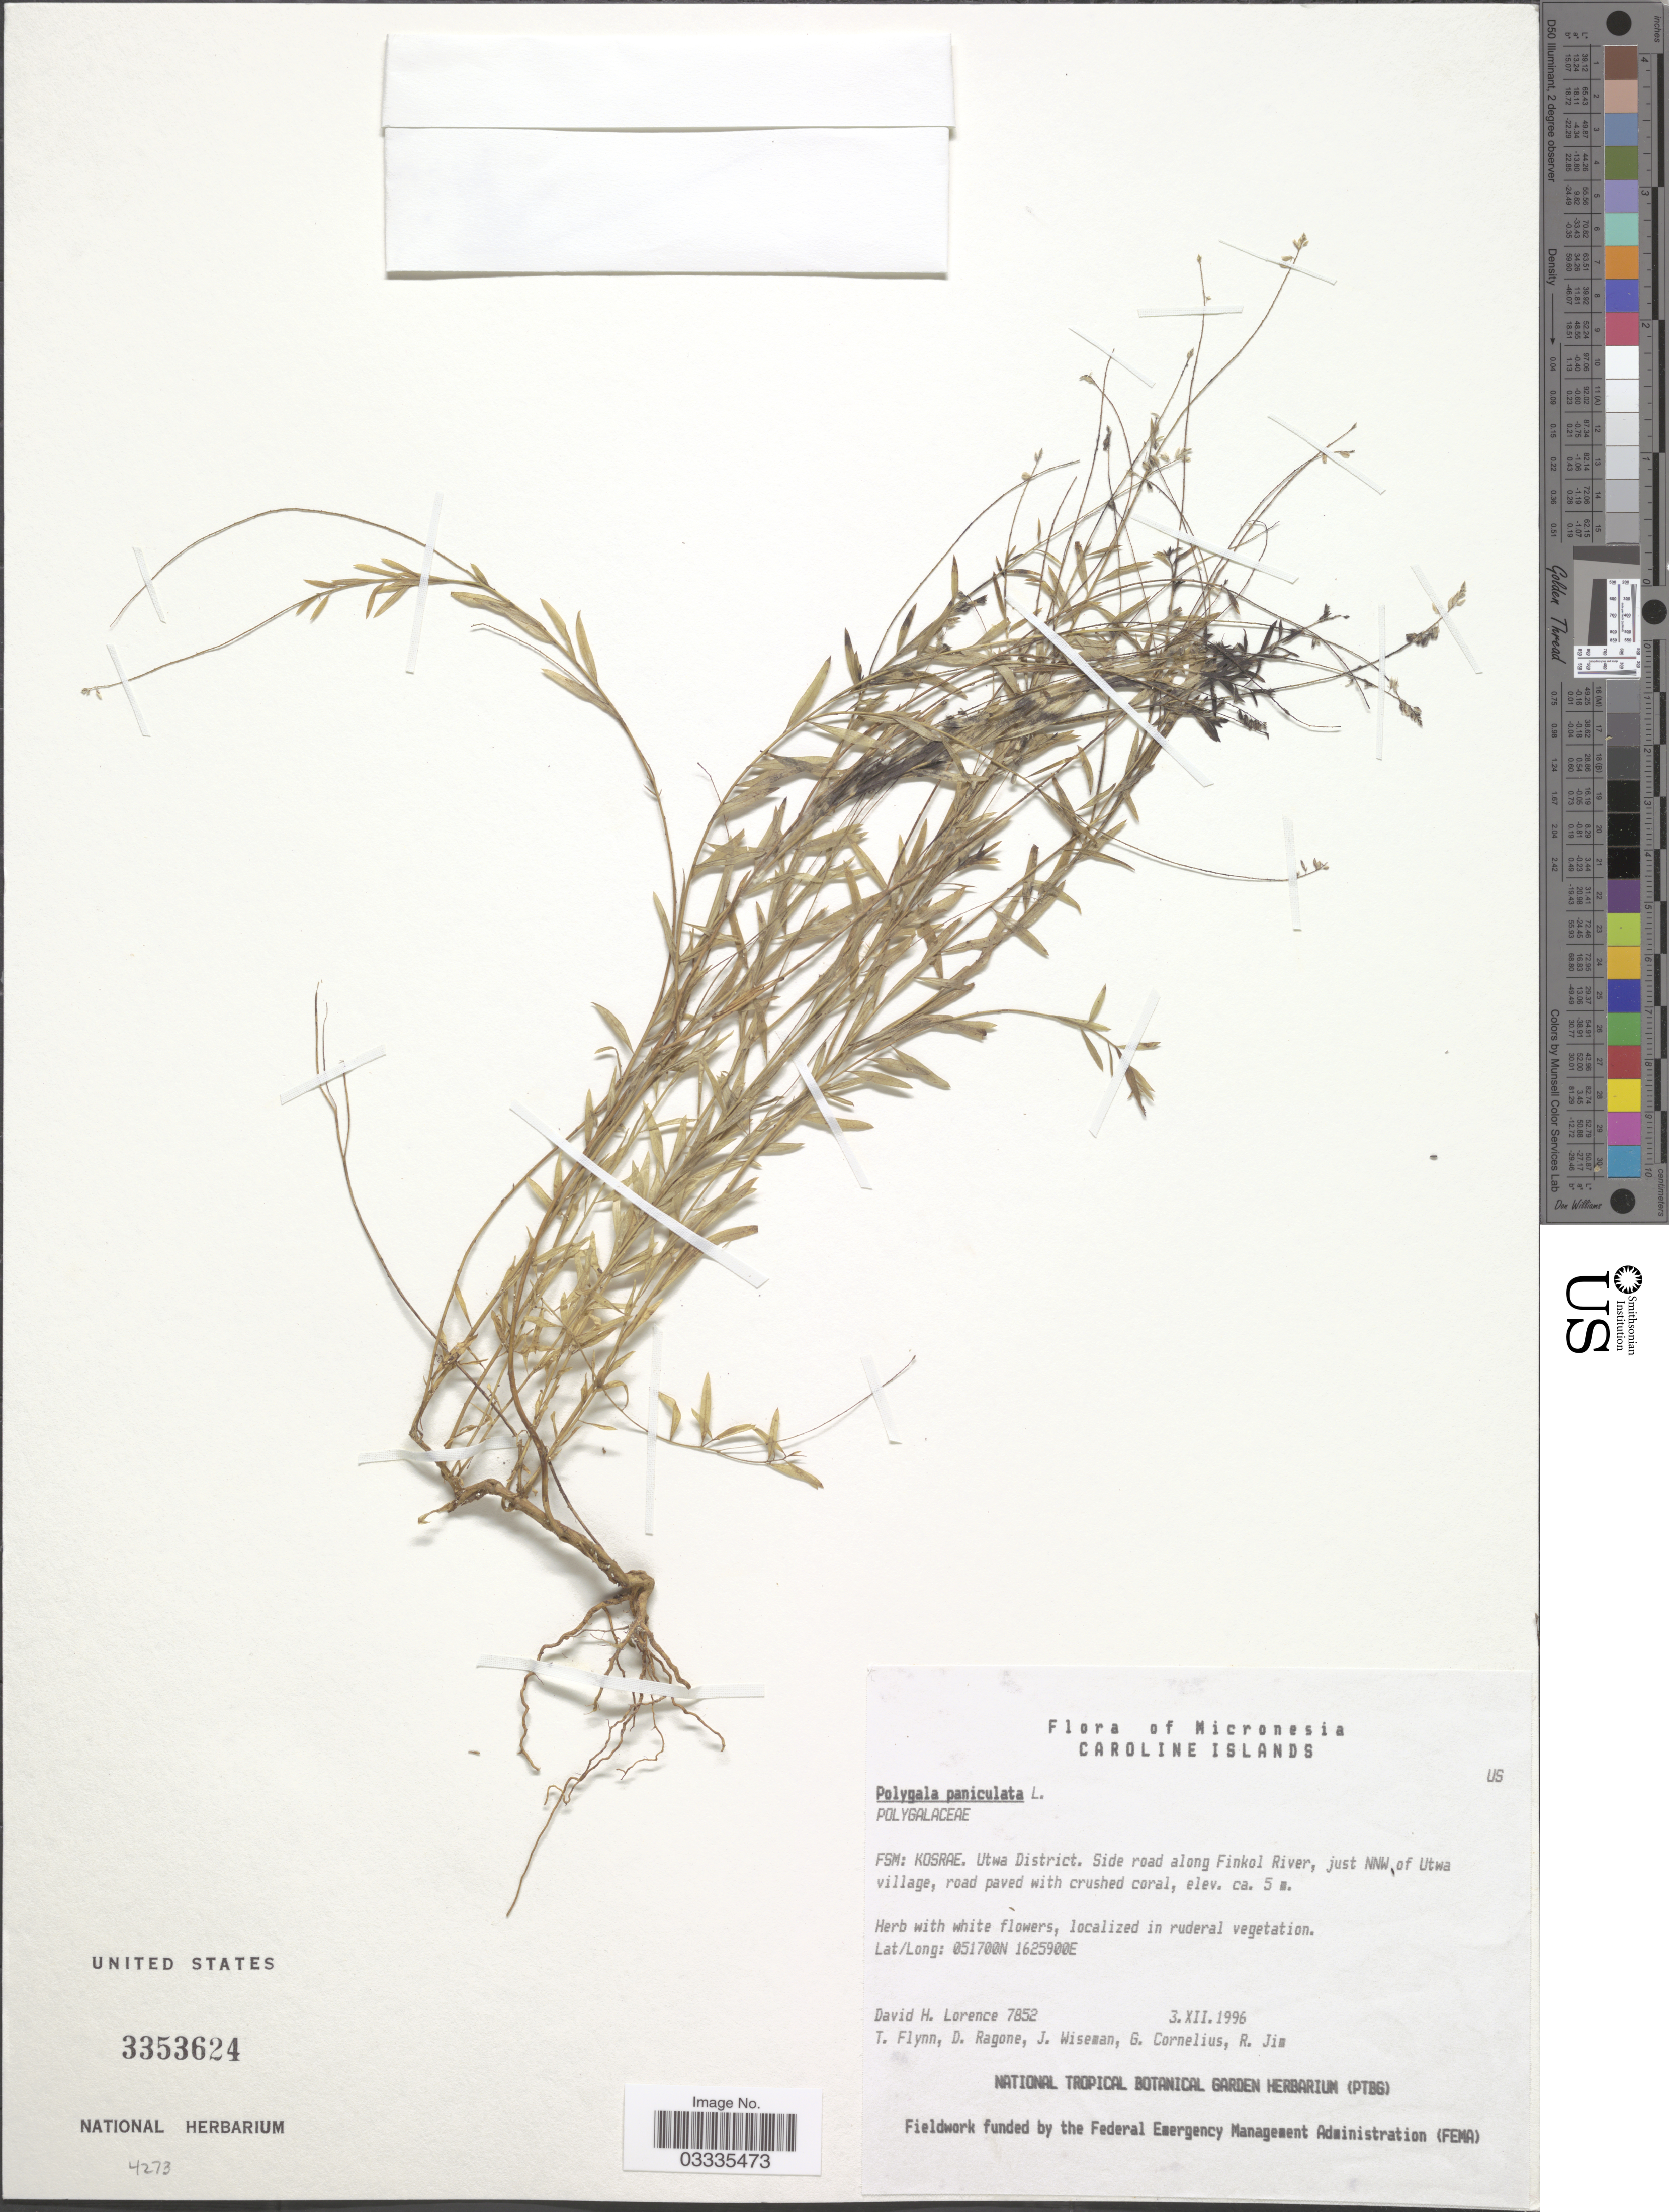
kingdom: Plantae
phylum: Tracheophyta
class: Magnoliopsida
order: Fabales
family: Polygalaceae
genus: Polygala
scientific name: Polygala paniculata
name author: L.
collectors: D. Lorence, T. Flynn, D. Ragone, J. Wiseman & et al.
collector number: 7852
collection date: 1996-12-03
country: Micronesia, Federated States of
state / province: Kosrae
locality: Caroline Islands. Utwa District. Side road along Finkol River, just NNW of Utwa village.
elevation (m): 5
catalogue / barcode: US 3353624